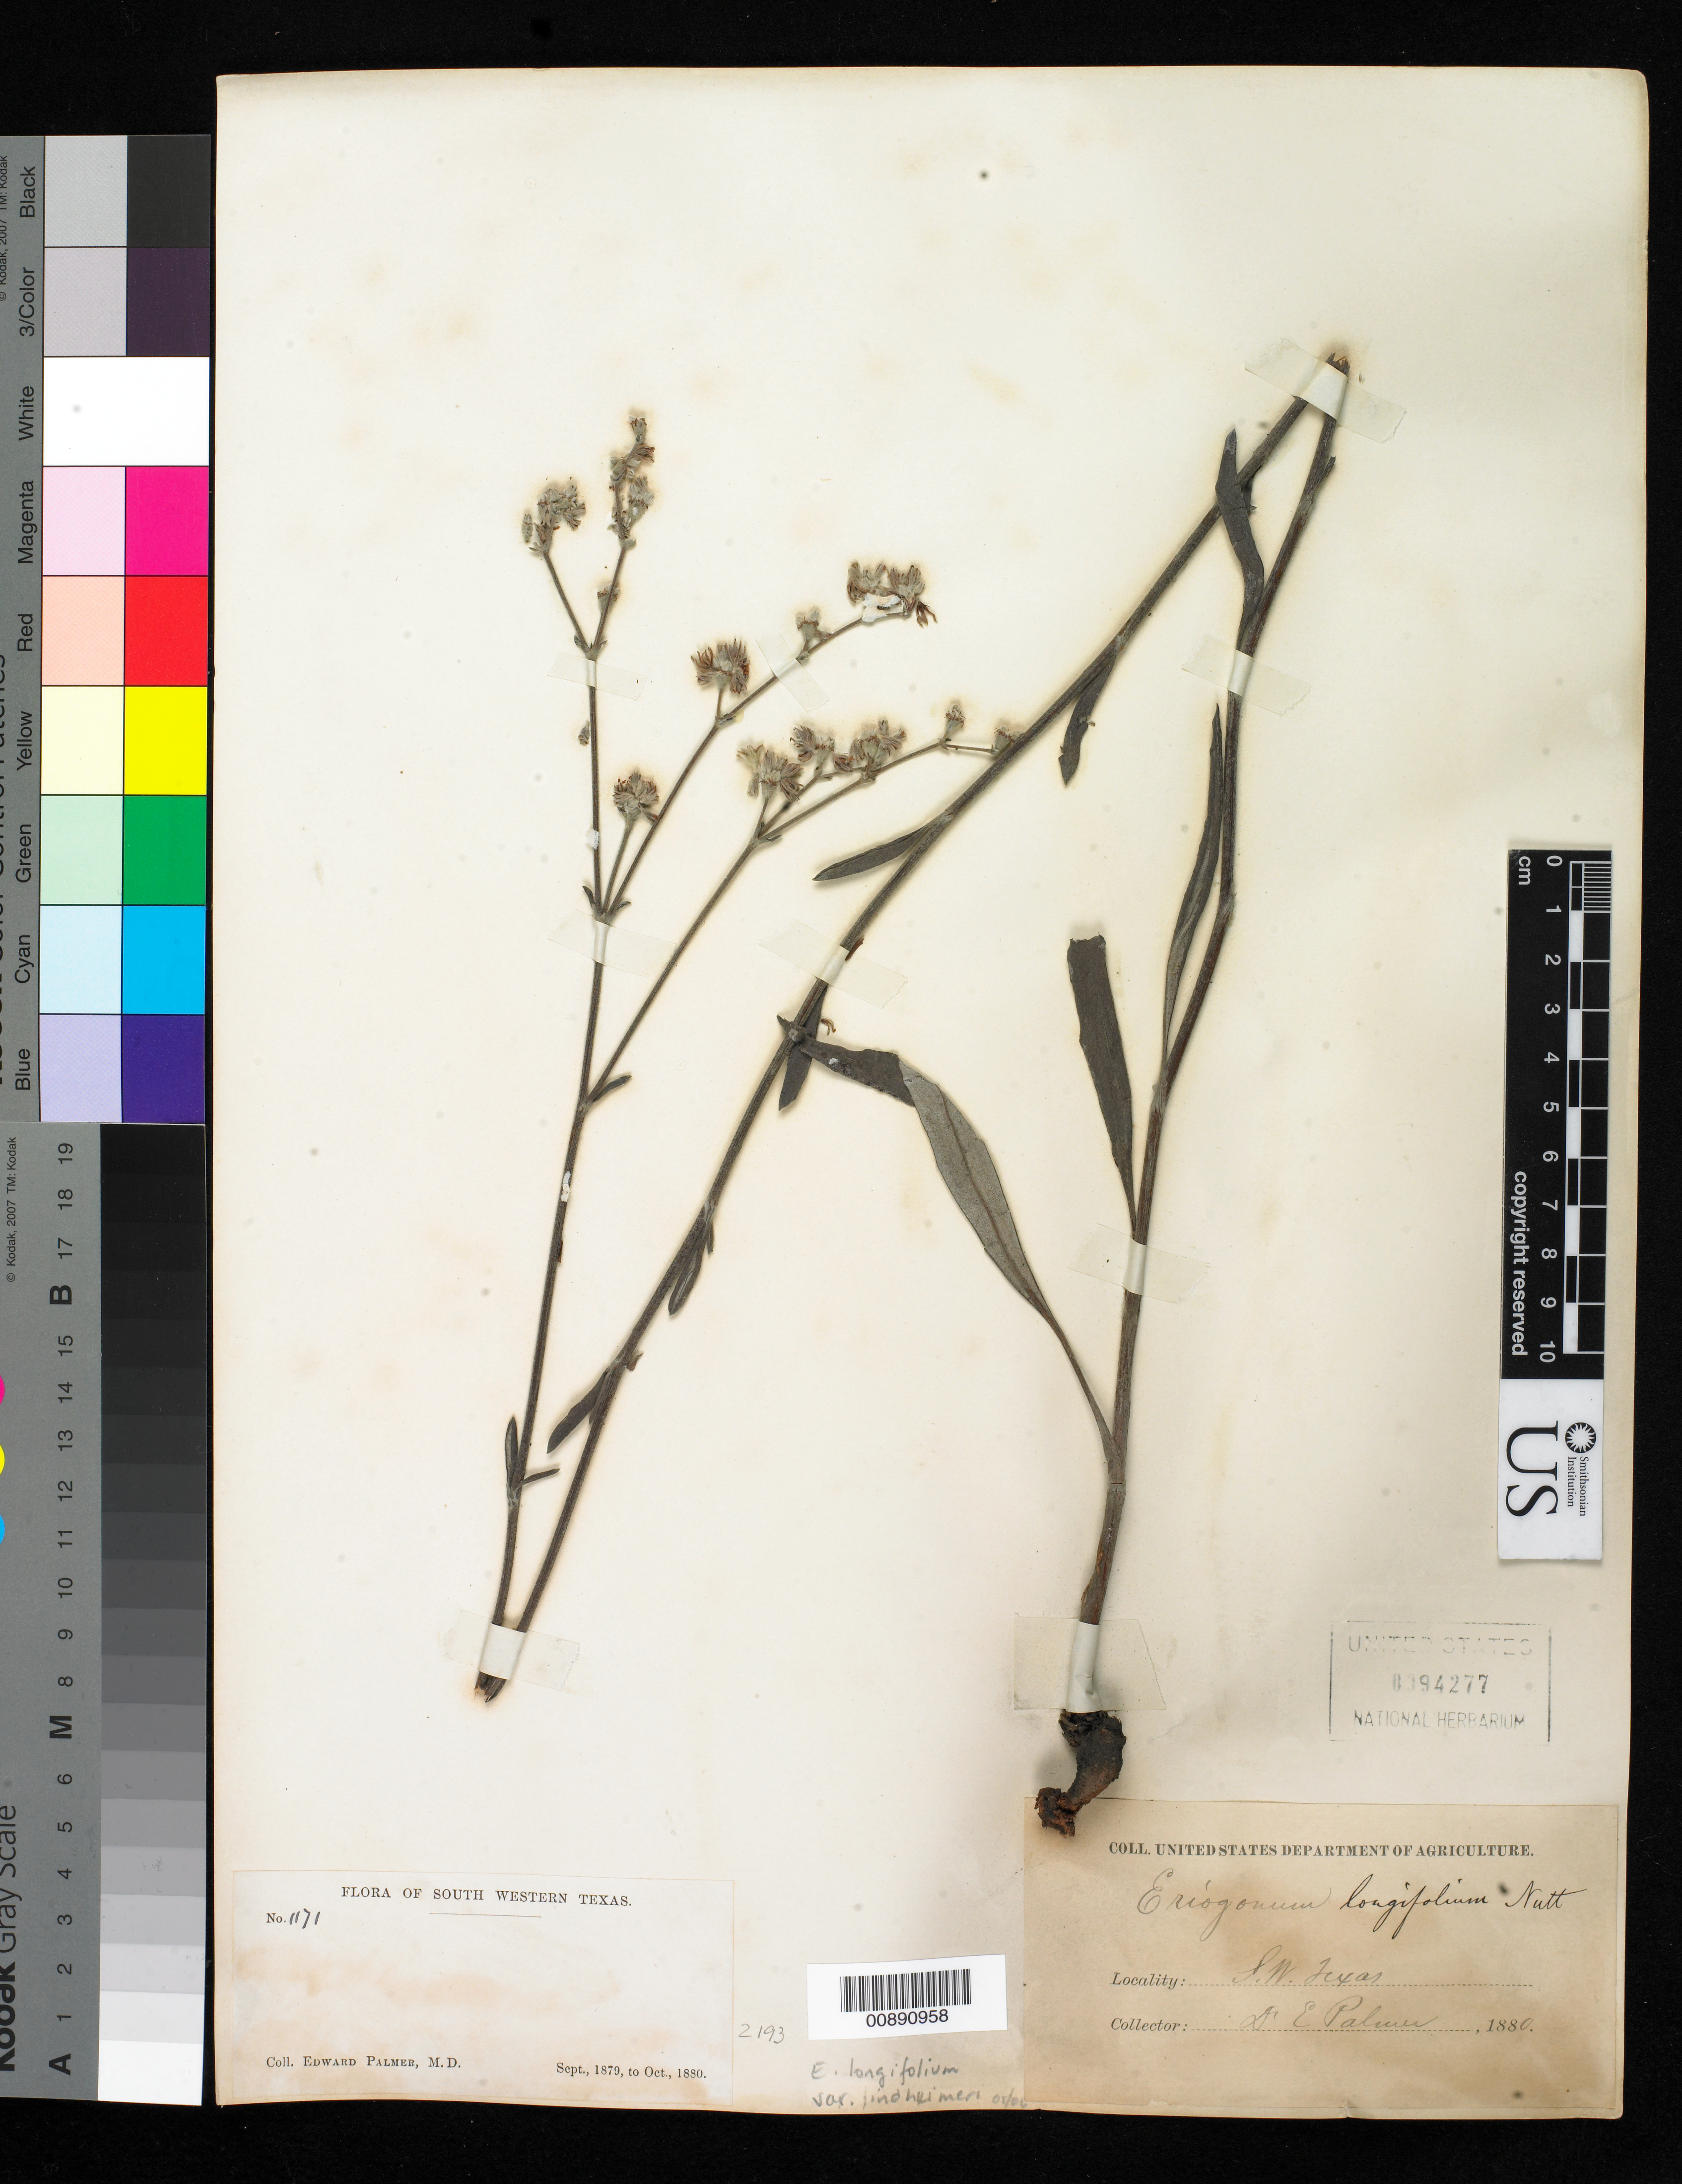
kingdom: Plantae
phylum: Tracheophyta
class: Magnoliopsida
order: Caryophyllales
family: Polygonaceae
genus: Eriogonum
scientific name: Eriogonum longifolium var. lindheimeri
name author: Gand.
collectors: E. Palmer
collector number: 1171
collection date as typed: Sep 1879 to -- Oct 1880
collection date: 1879-09/1880-10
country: United States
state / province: Texas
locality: South Westen Texas.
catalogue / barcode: US 94277